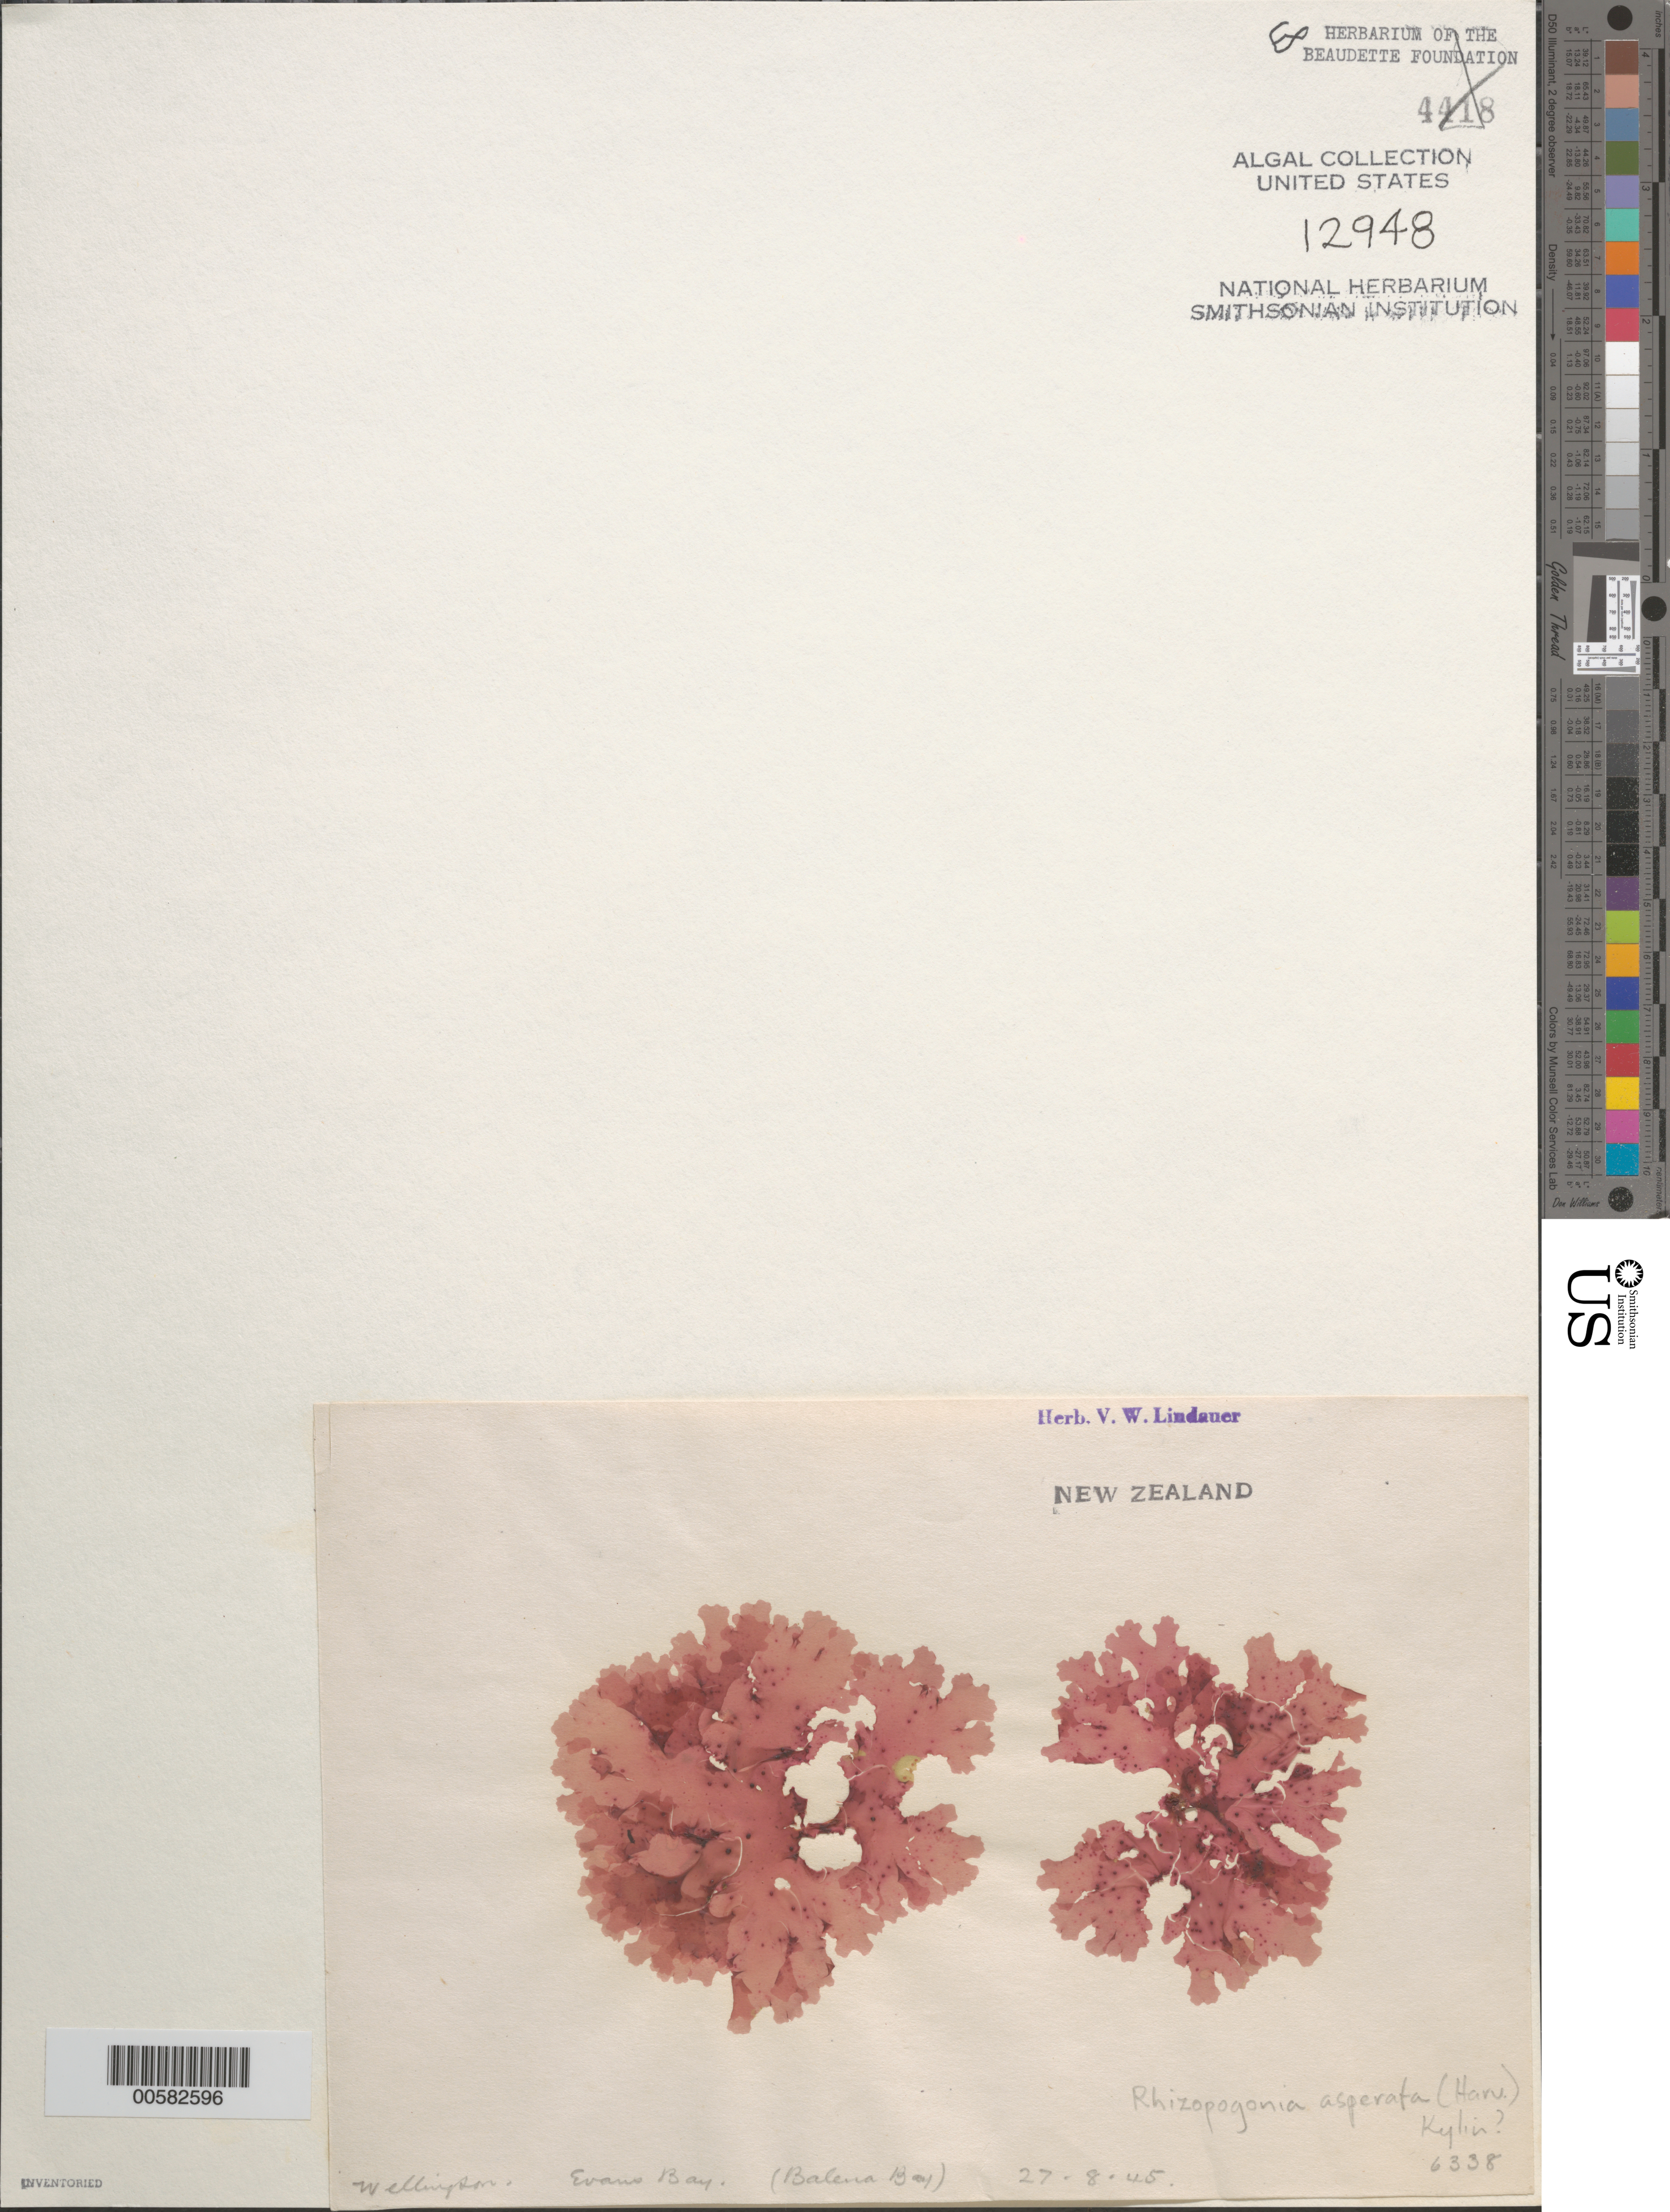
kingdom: Plantae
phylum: Rhodophyta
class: Florideophyceae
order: Gigartinales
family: Kallymeniaceae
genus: Rhizopogonia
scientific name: Rhizopogonia asperata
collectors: V. Lindauer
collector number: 6338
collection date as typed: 27 Aug 1945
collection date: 1945-08-27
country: New Zealand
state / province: Wellington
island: North Island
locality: Evans Bay (Balena Bay), Wellington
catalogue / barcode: US 12948